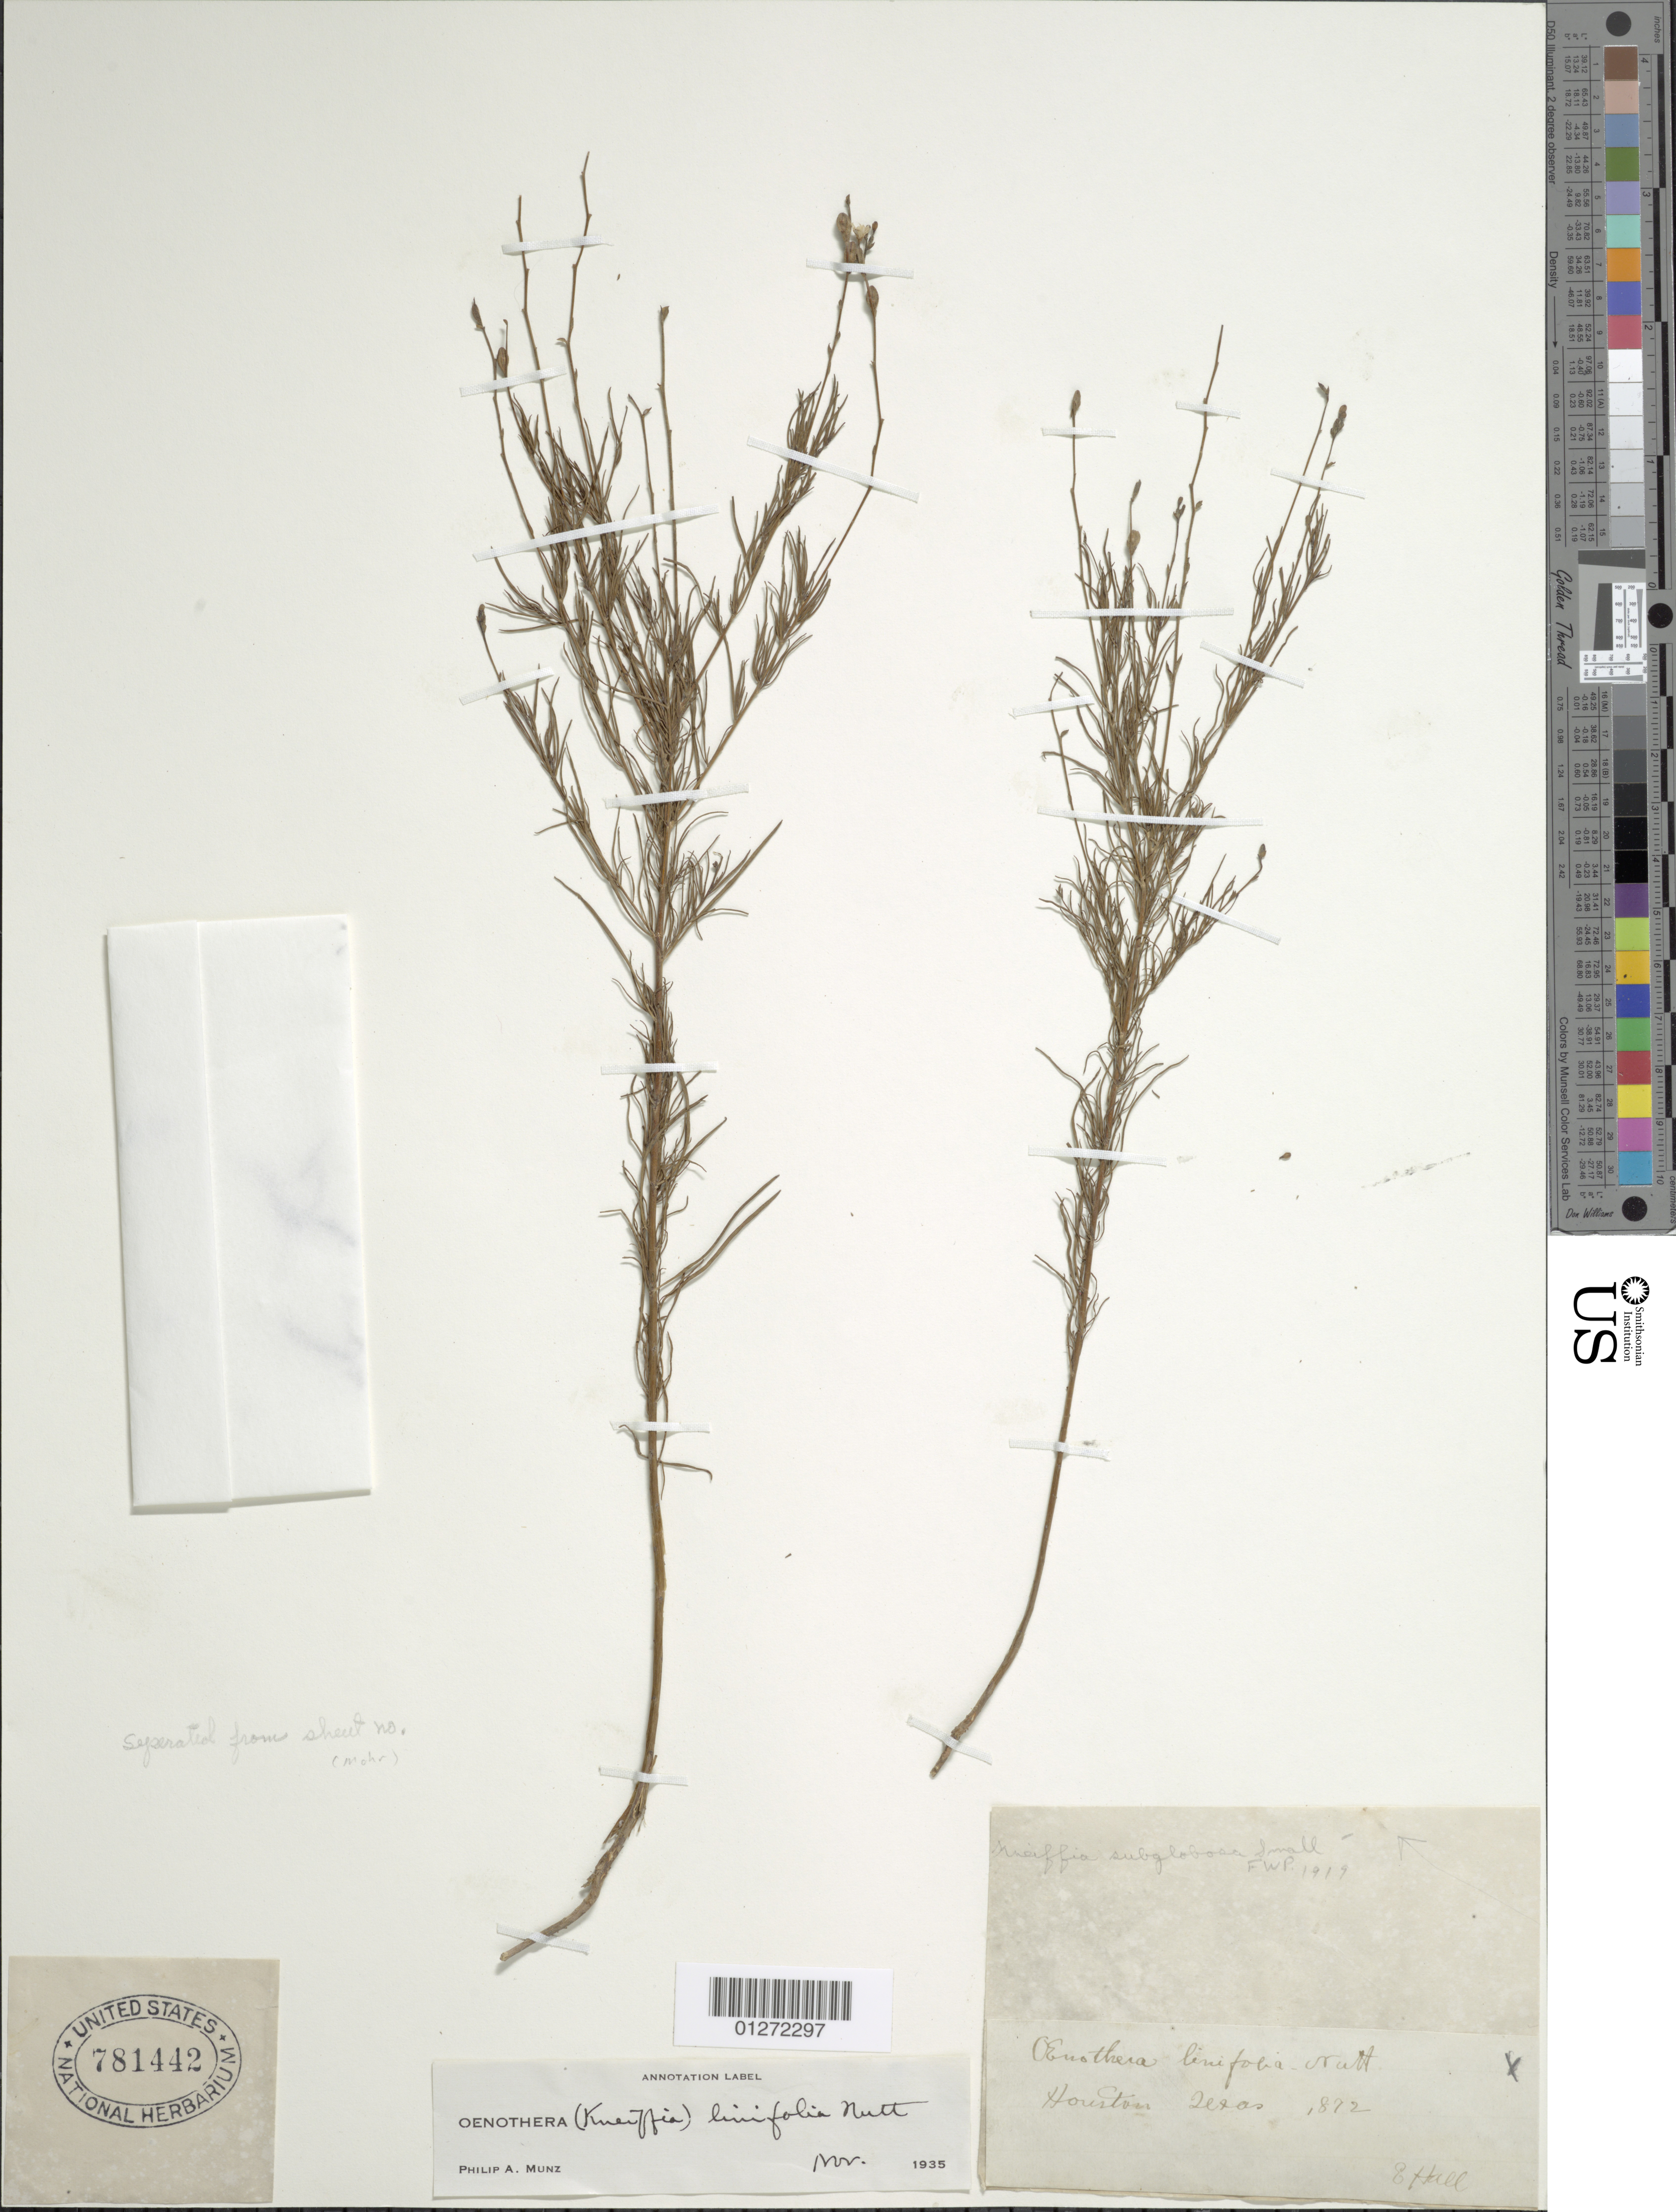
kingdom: Plantae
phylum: Tracheophyta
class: Magnoliopsida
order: Myrtales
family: Onagraceae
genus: Oenothera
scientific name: Oenothera linifolia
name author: Nutt.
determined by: Munz, Philip A.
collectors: E. Hall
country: United States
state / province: Texas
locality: Houston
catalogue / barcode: US 781442